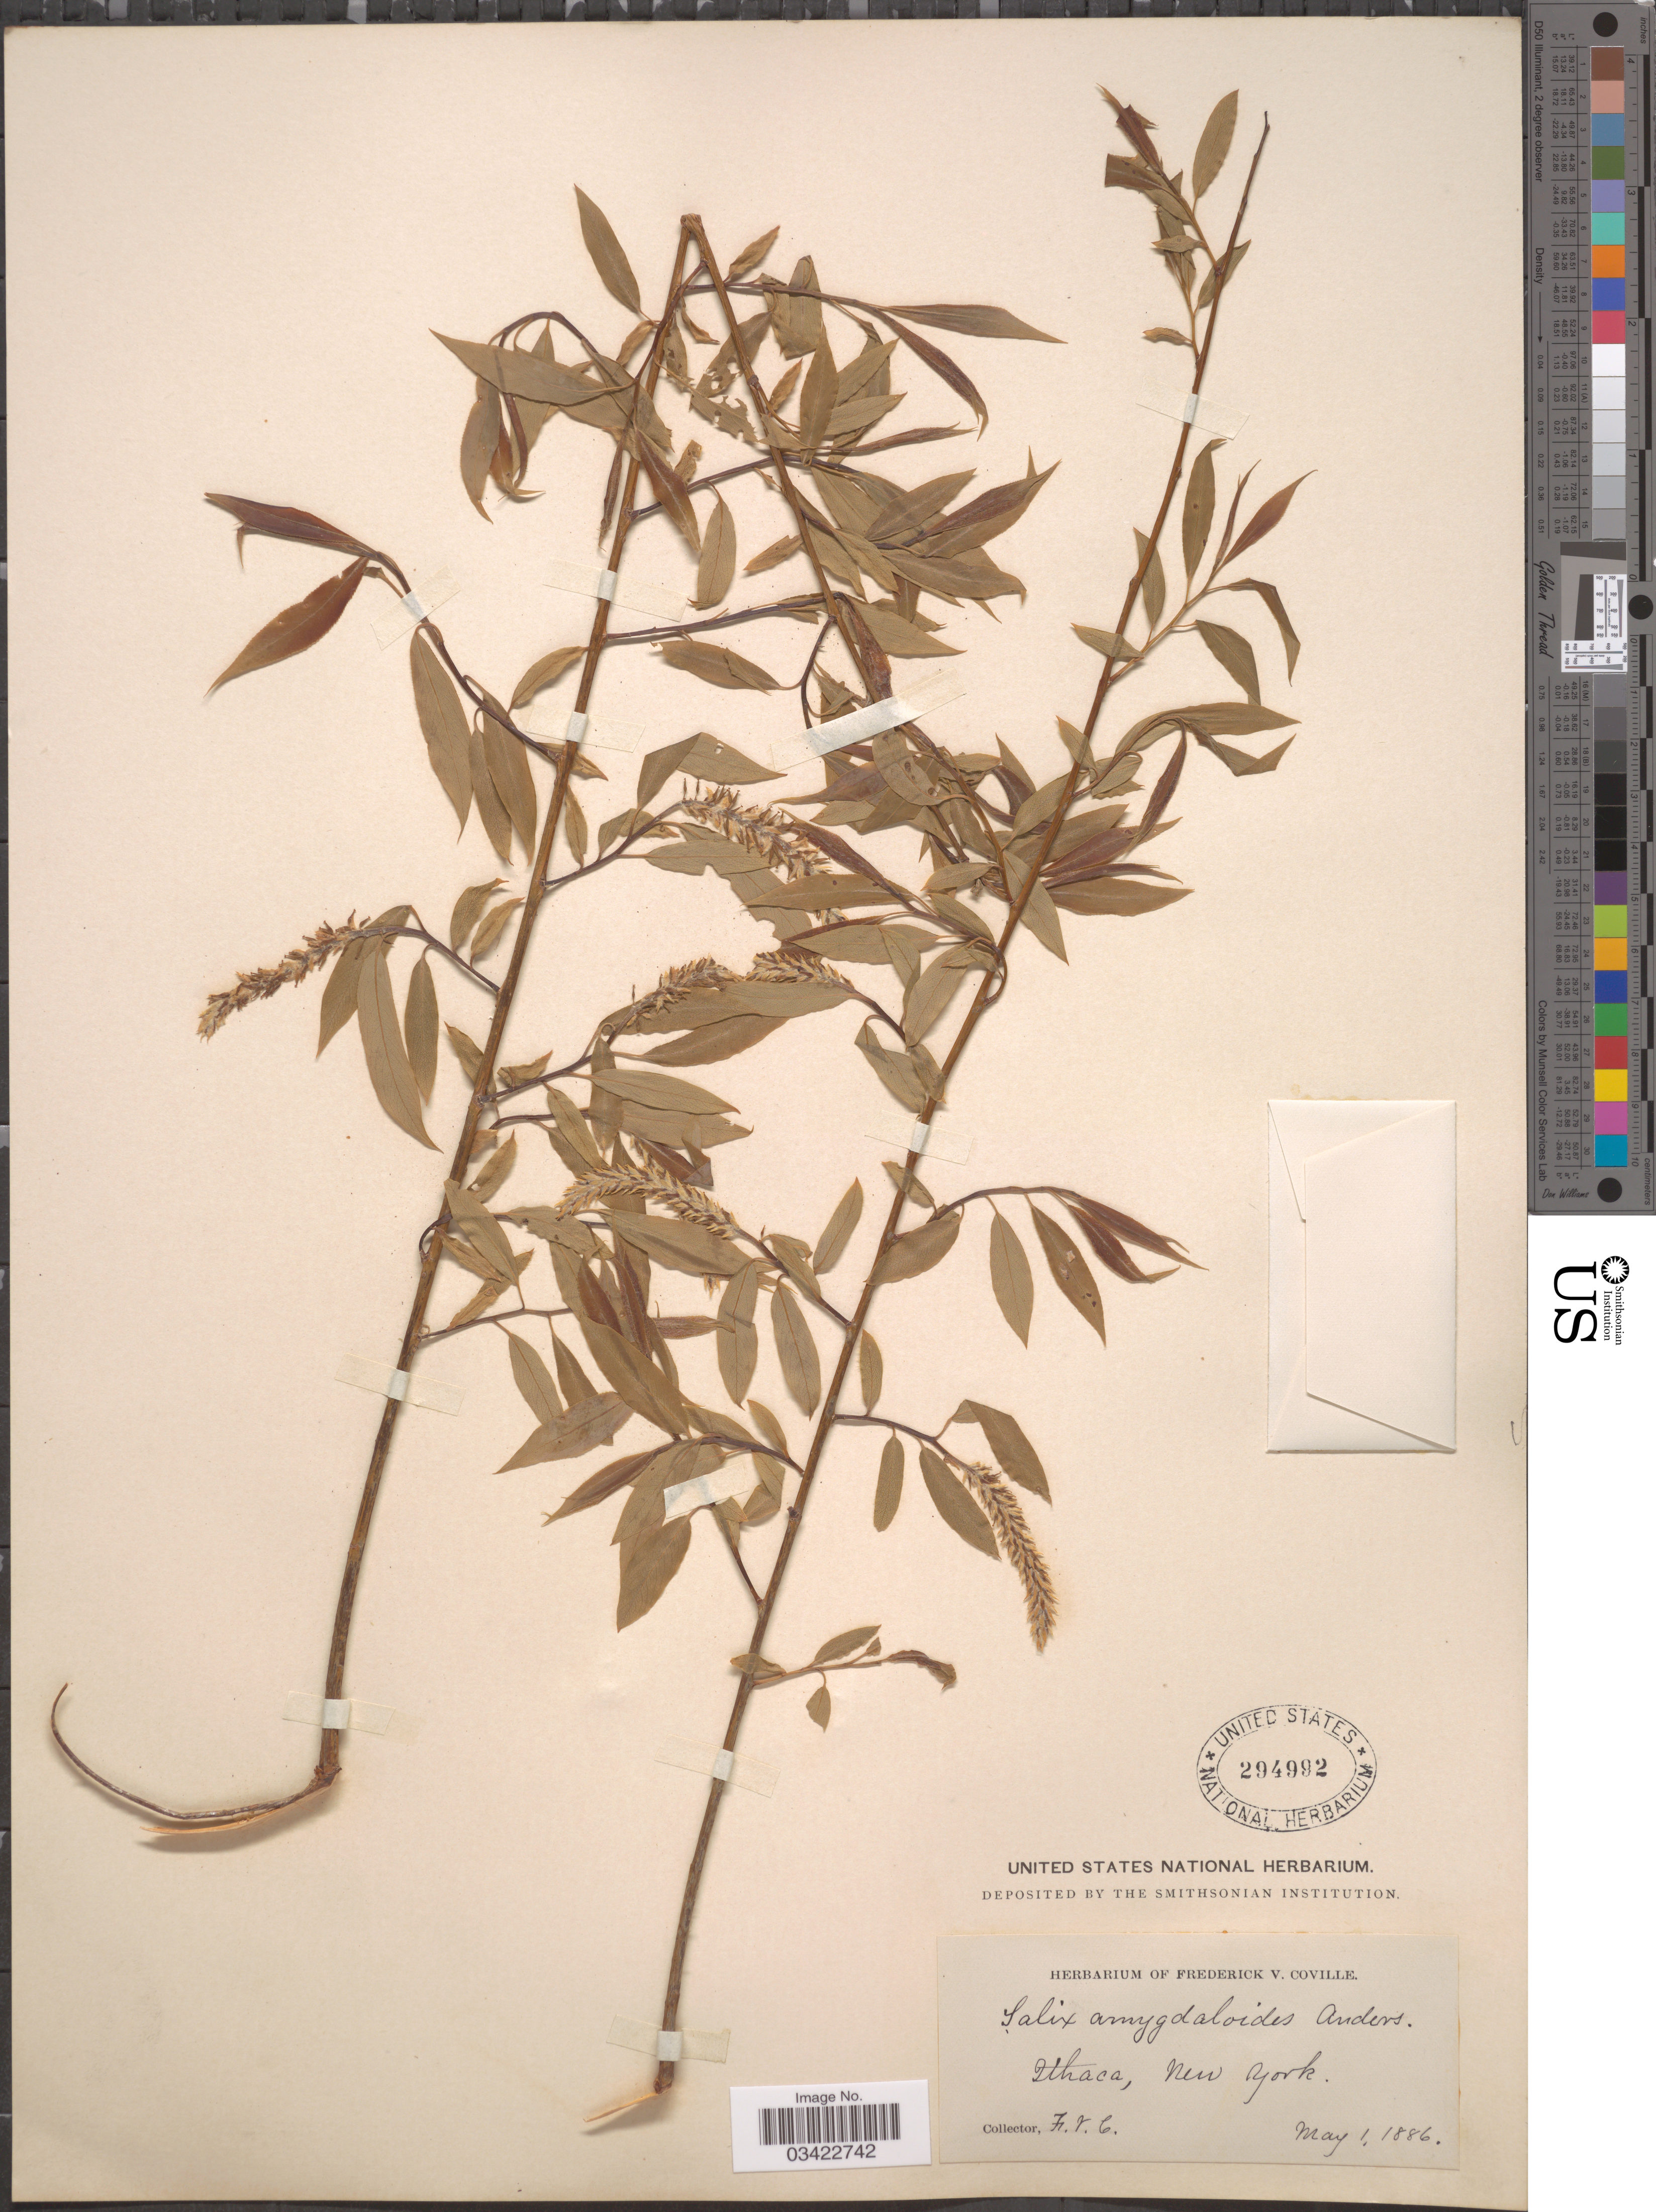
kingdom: Plantae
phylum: Tracheophyta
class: Magnoliopsida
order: Malpighiales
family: Salicaceae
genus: Salix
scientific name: Salix amygdaloides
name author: Andersson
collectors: F. V. Coville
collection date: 1886-05-01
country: United States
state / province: New York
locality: Ithaca.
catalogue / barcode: US 294992